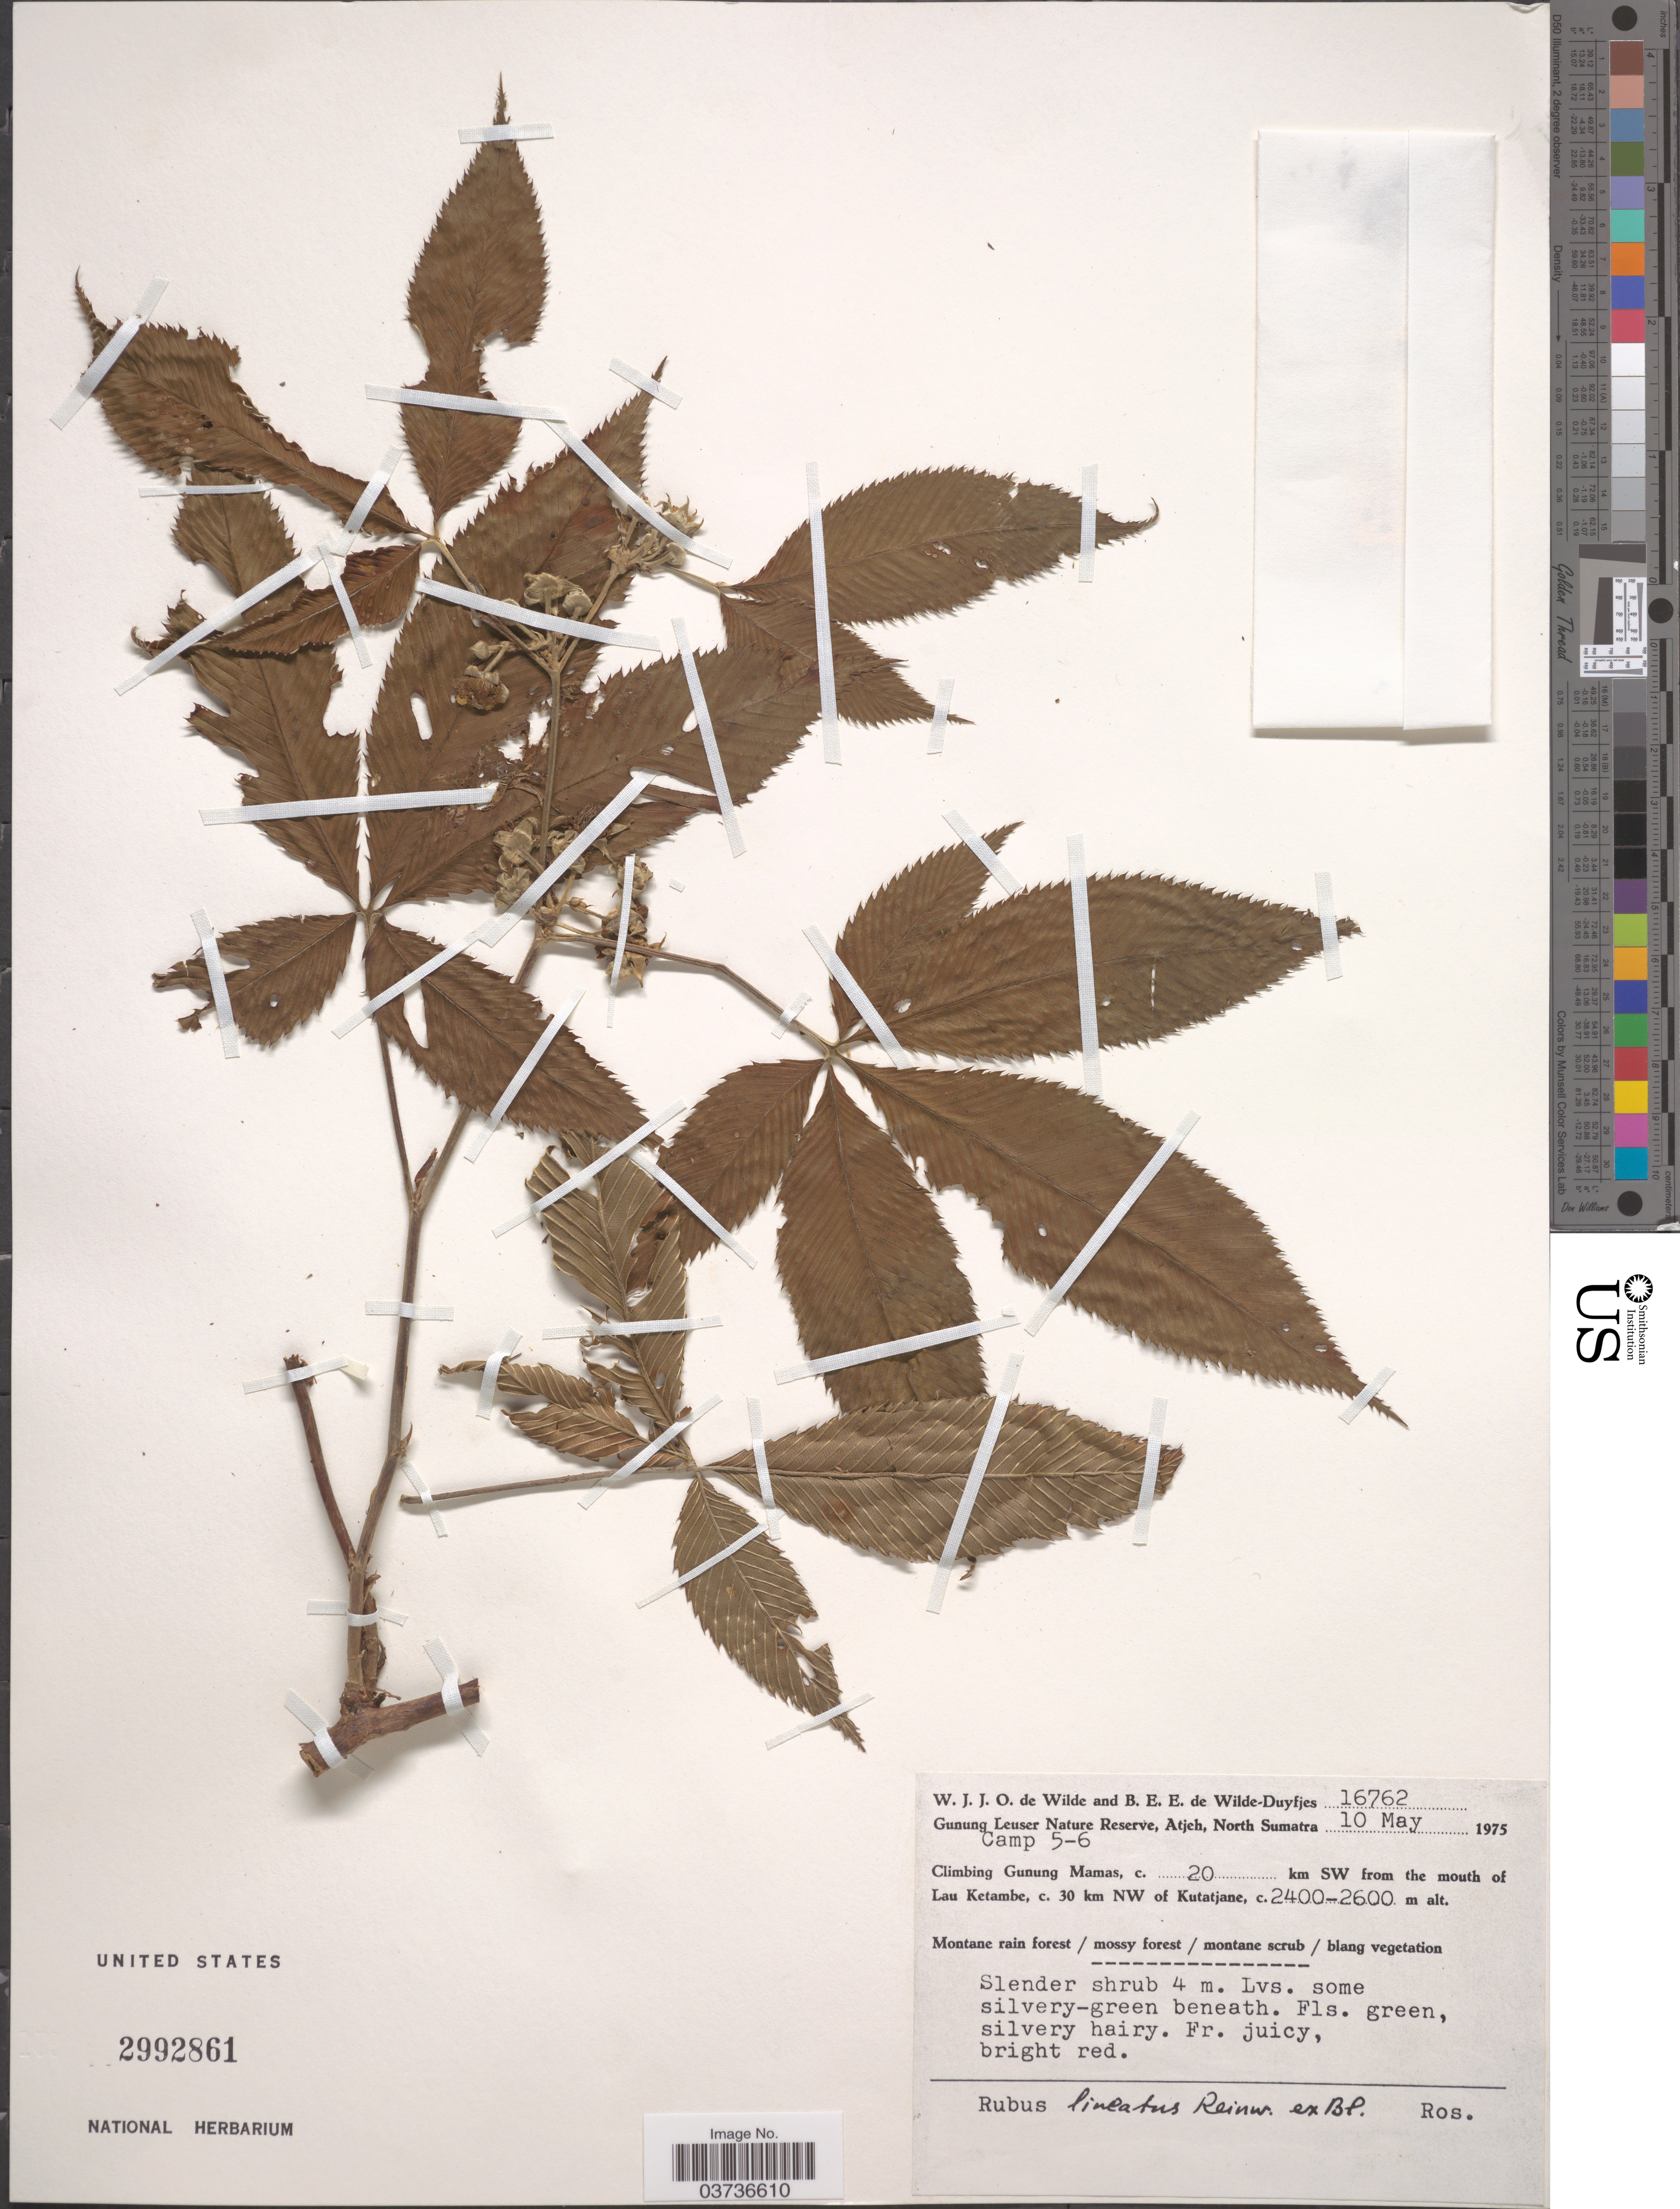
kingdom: Plantae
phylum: Tracheophyta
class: Magnoliopsida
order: Rosales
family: Rosaceae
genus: Rubus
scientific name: Rubus lineatus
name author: Reinw.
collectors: W. J. de Wilde & B. E. de Wilde-Duyfjes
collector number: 16762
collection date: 1975-05-10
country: Indonesia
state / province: Sumatra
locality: Gunung Leuser Nature Reserve, Atjeh, North Sumatra. Camp 5-6. Climbing Gunung Mamas, c. 20 km SW from the mouth of Lau Ketambe, c. 30 km NW of Kutatjane.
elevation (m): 2400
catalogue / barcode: US 2992861